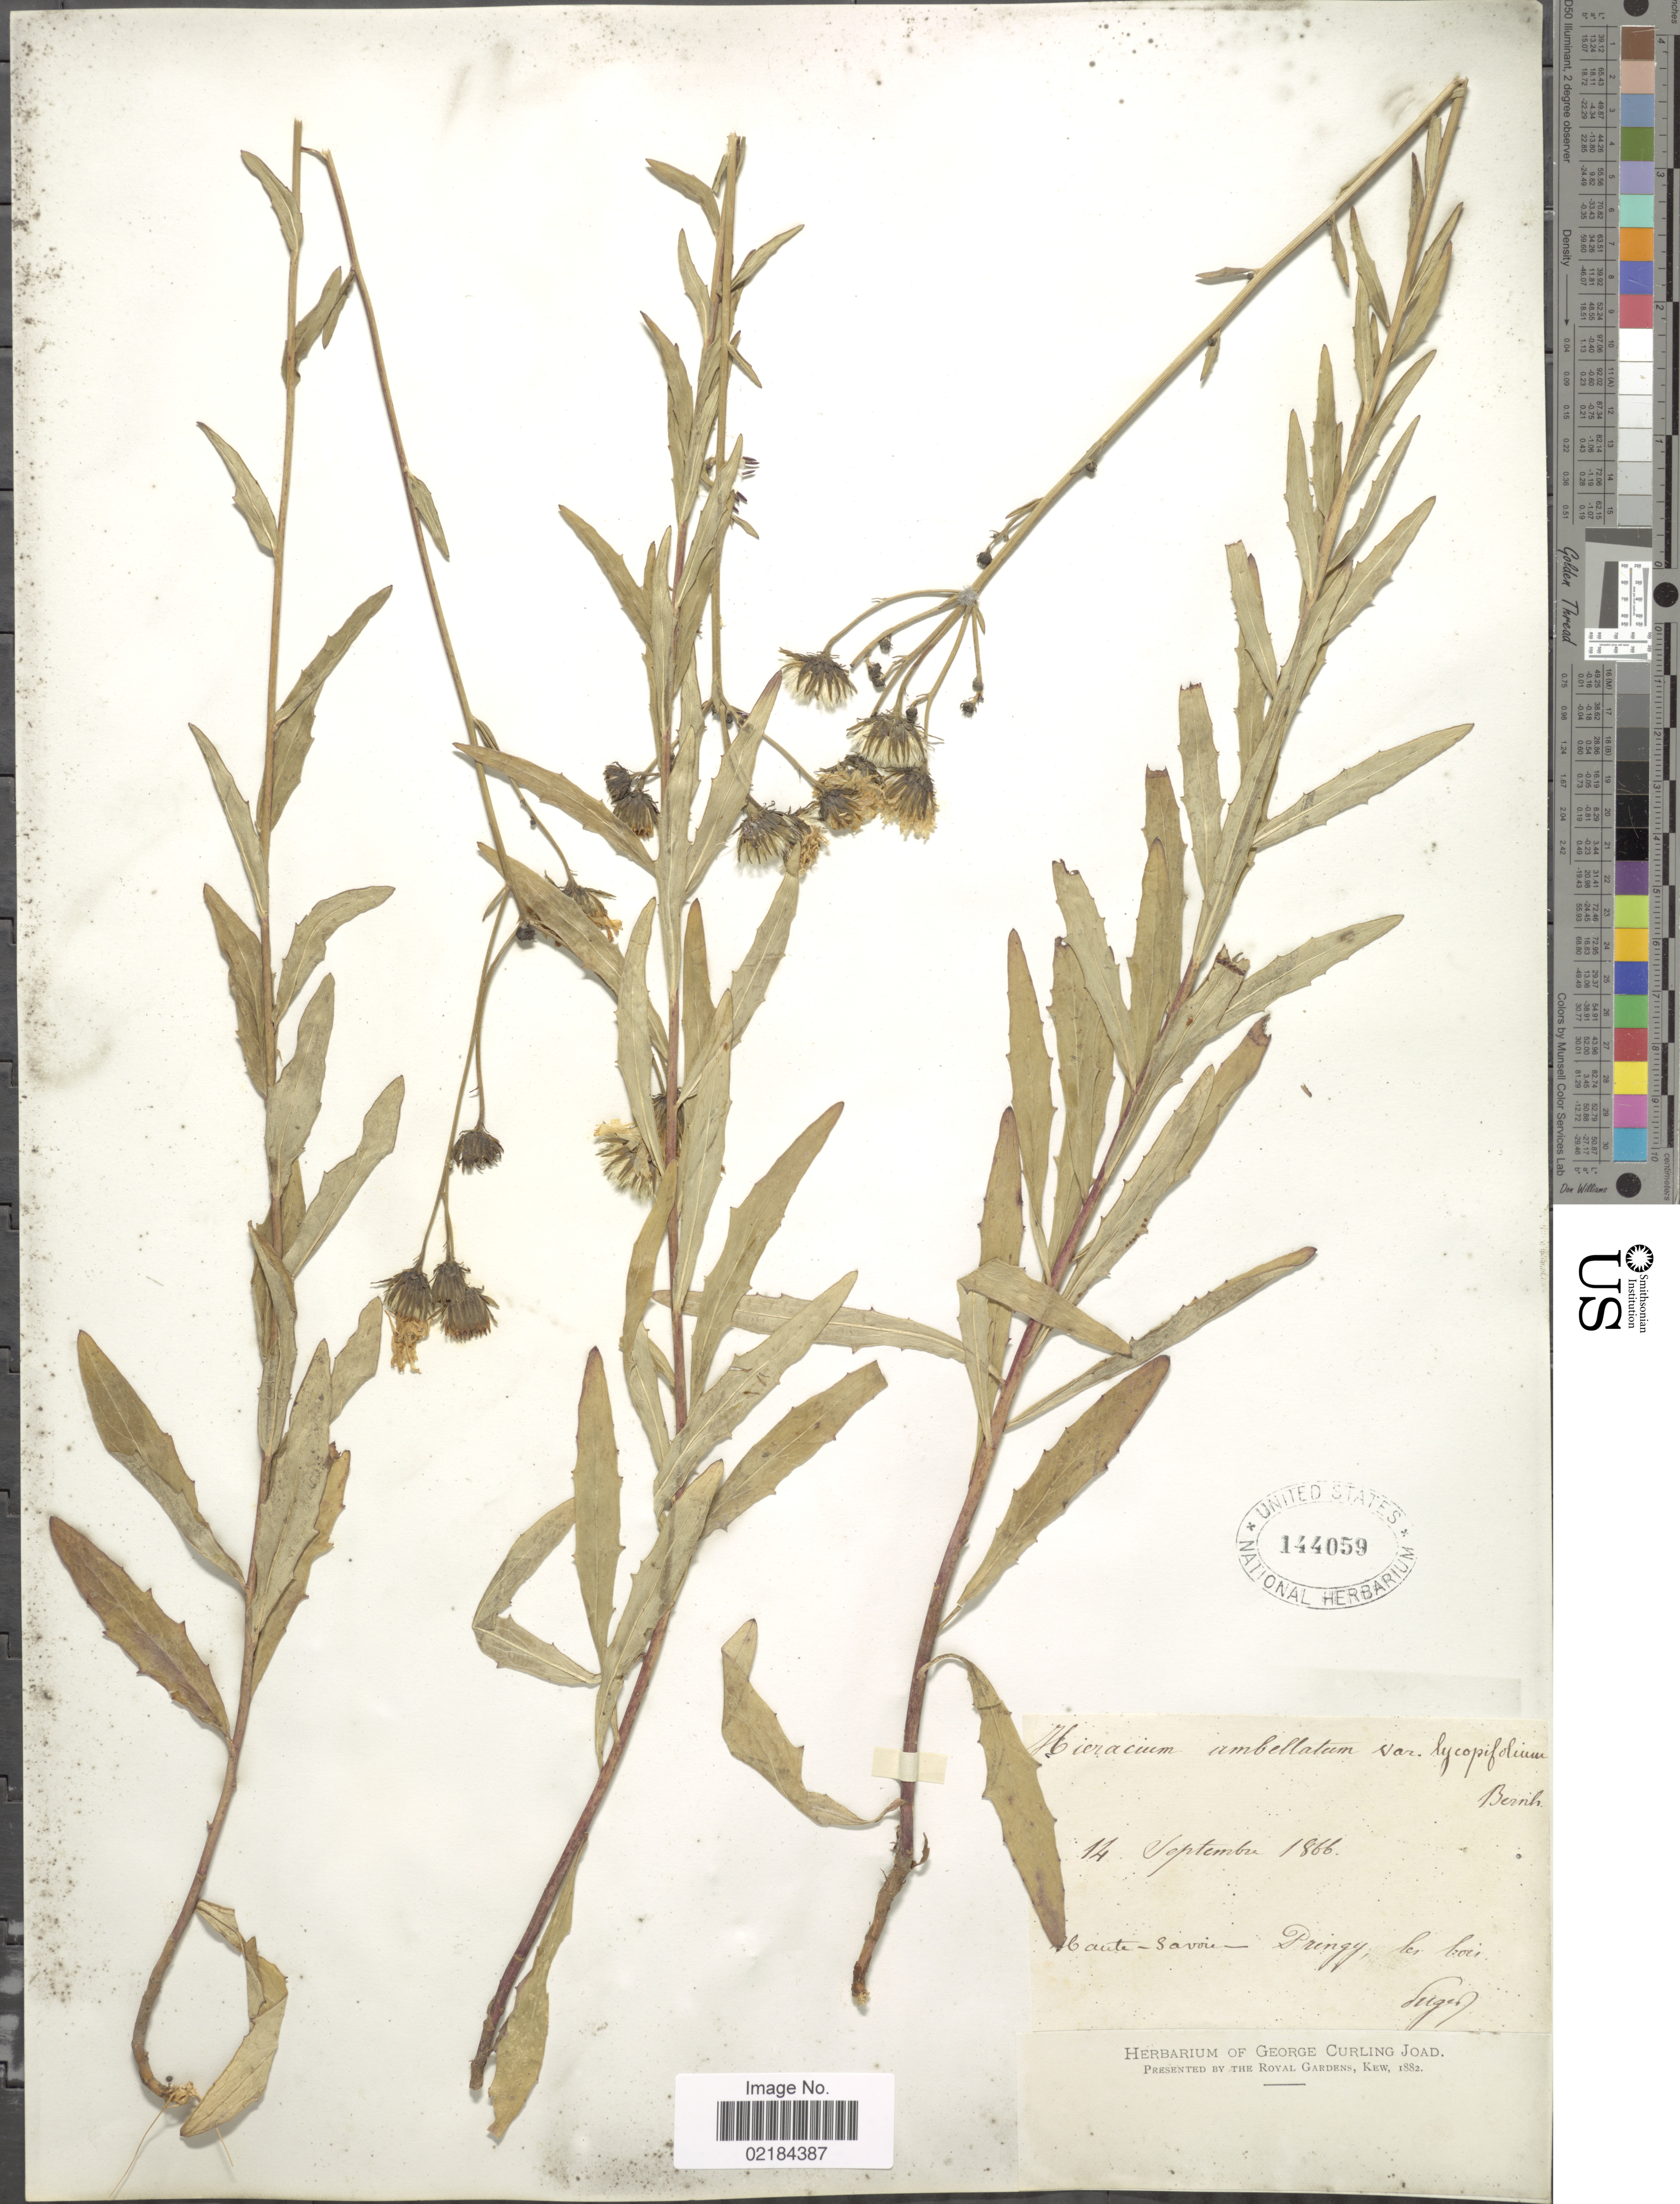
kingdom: Plantae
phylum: Tracheophyta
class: Magnoliopsida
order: Asterales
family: Asteraceae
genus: Hieracium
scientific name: Hieracium umbellatum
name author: L.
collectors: -. Puget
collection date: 1866-09-14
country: France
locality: Haute- Savoie - Pringy [interpreted]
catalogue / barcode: US 144059